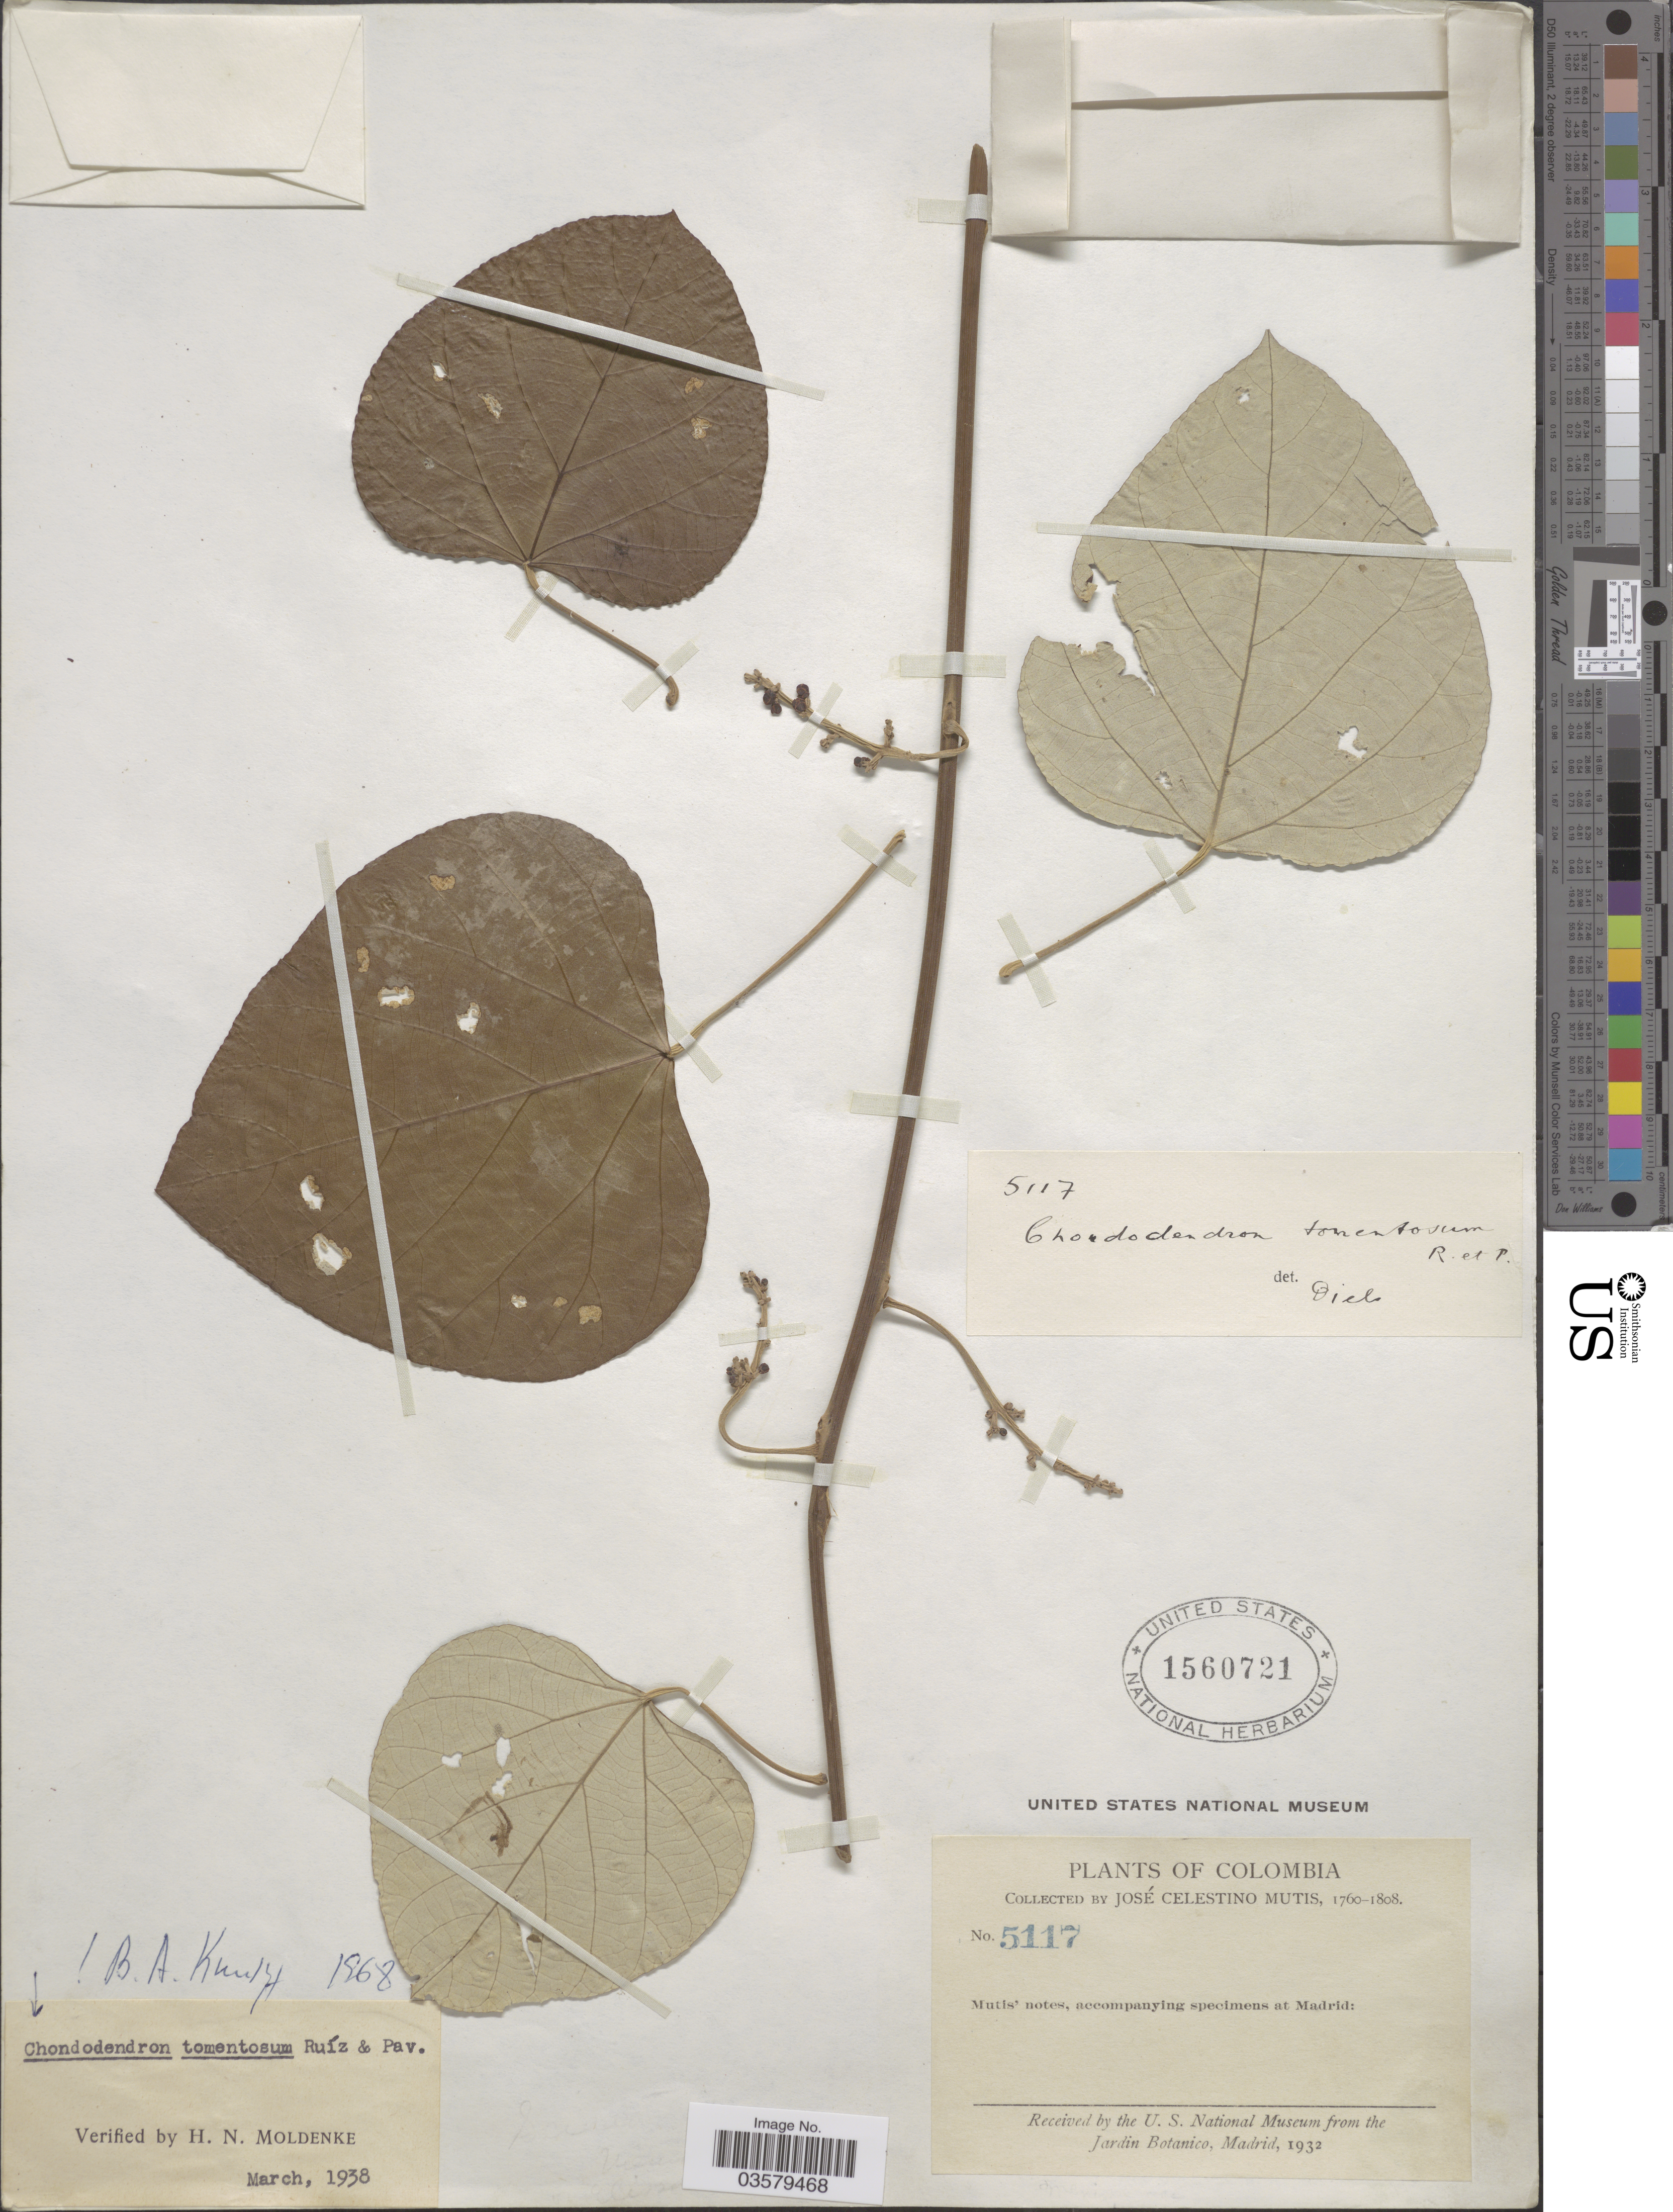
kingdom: Plantae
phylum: Tracheophyta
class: Magnoliopsida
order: Ranunculales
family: Menispermaceae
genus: Chondrodendron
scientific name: Chondrodendron tomentosum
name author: Ruiz & Pav.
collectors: J. C. B. Mutis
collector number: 5117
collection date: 1760/1808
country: Colombia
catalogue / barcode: US 1560721